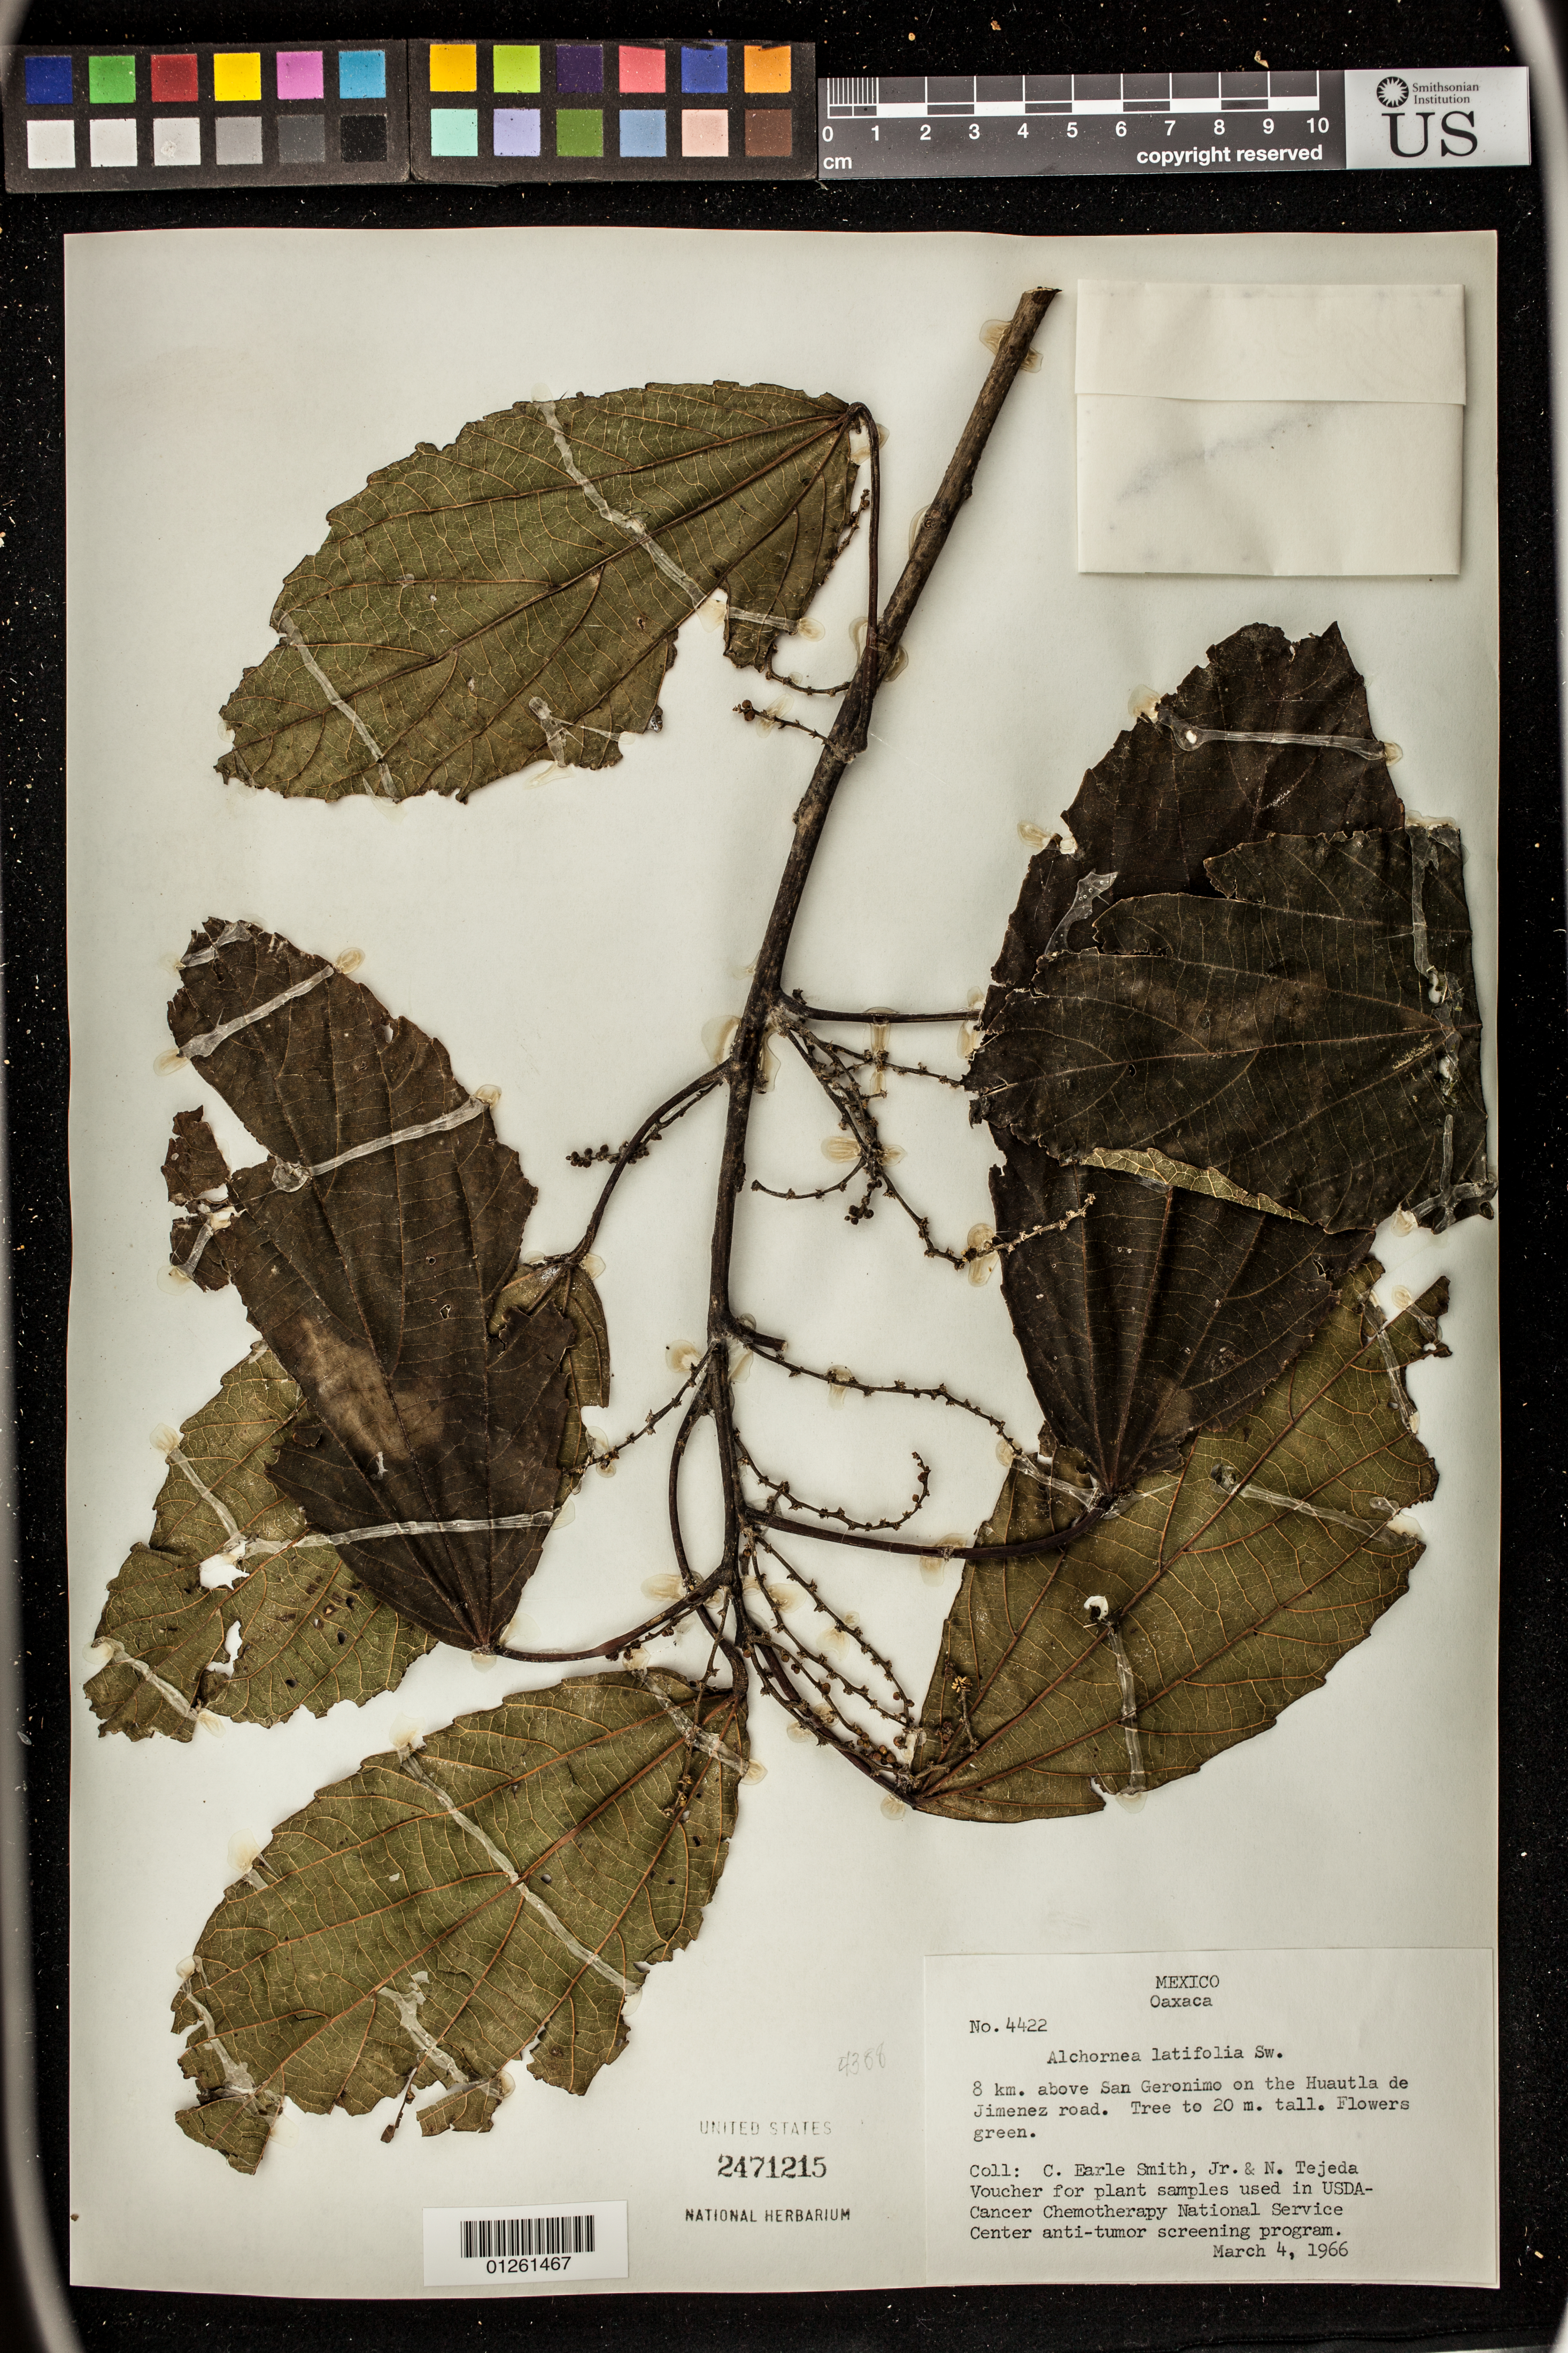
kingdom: Plantae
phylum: Tracheophyta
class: Magnoliopsida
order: Malpighiales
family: Euphorbiaceae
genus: Alchornea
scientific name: Alchornea latifolia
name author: Sw.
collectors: C. E. Smith Jr. & N. Tejada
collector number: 4422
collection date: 1966-03-04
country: Mexico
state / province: Oaxaca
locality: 8 km. above San Geronimo on the Huautla de Jimenez road.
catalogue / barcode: US 2471215